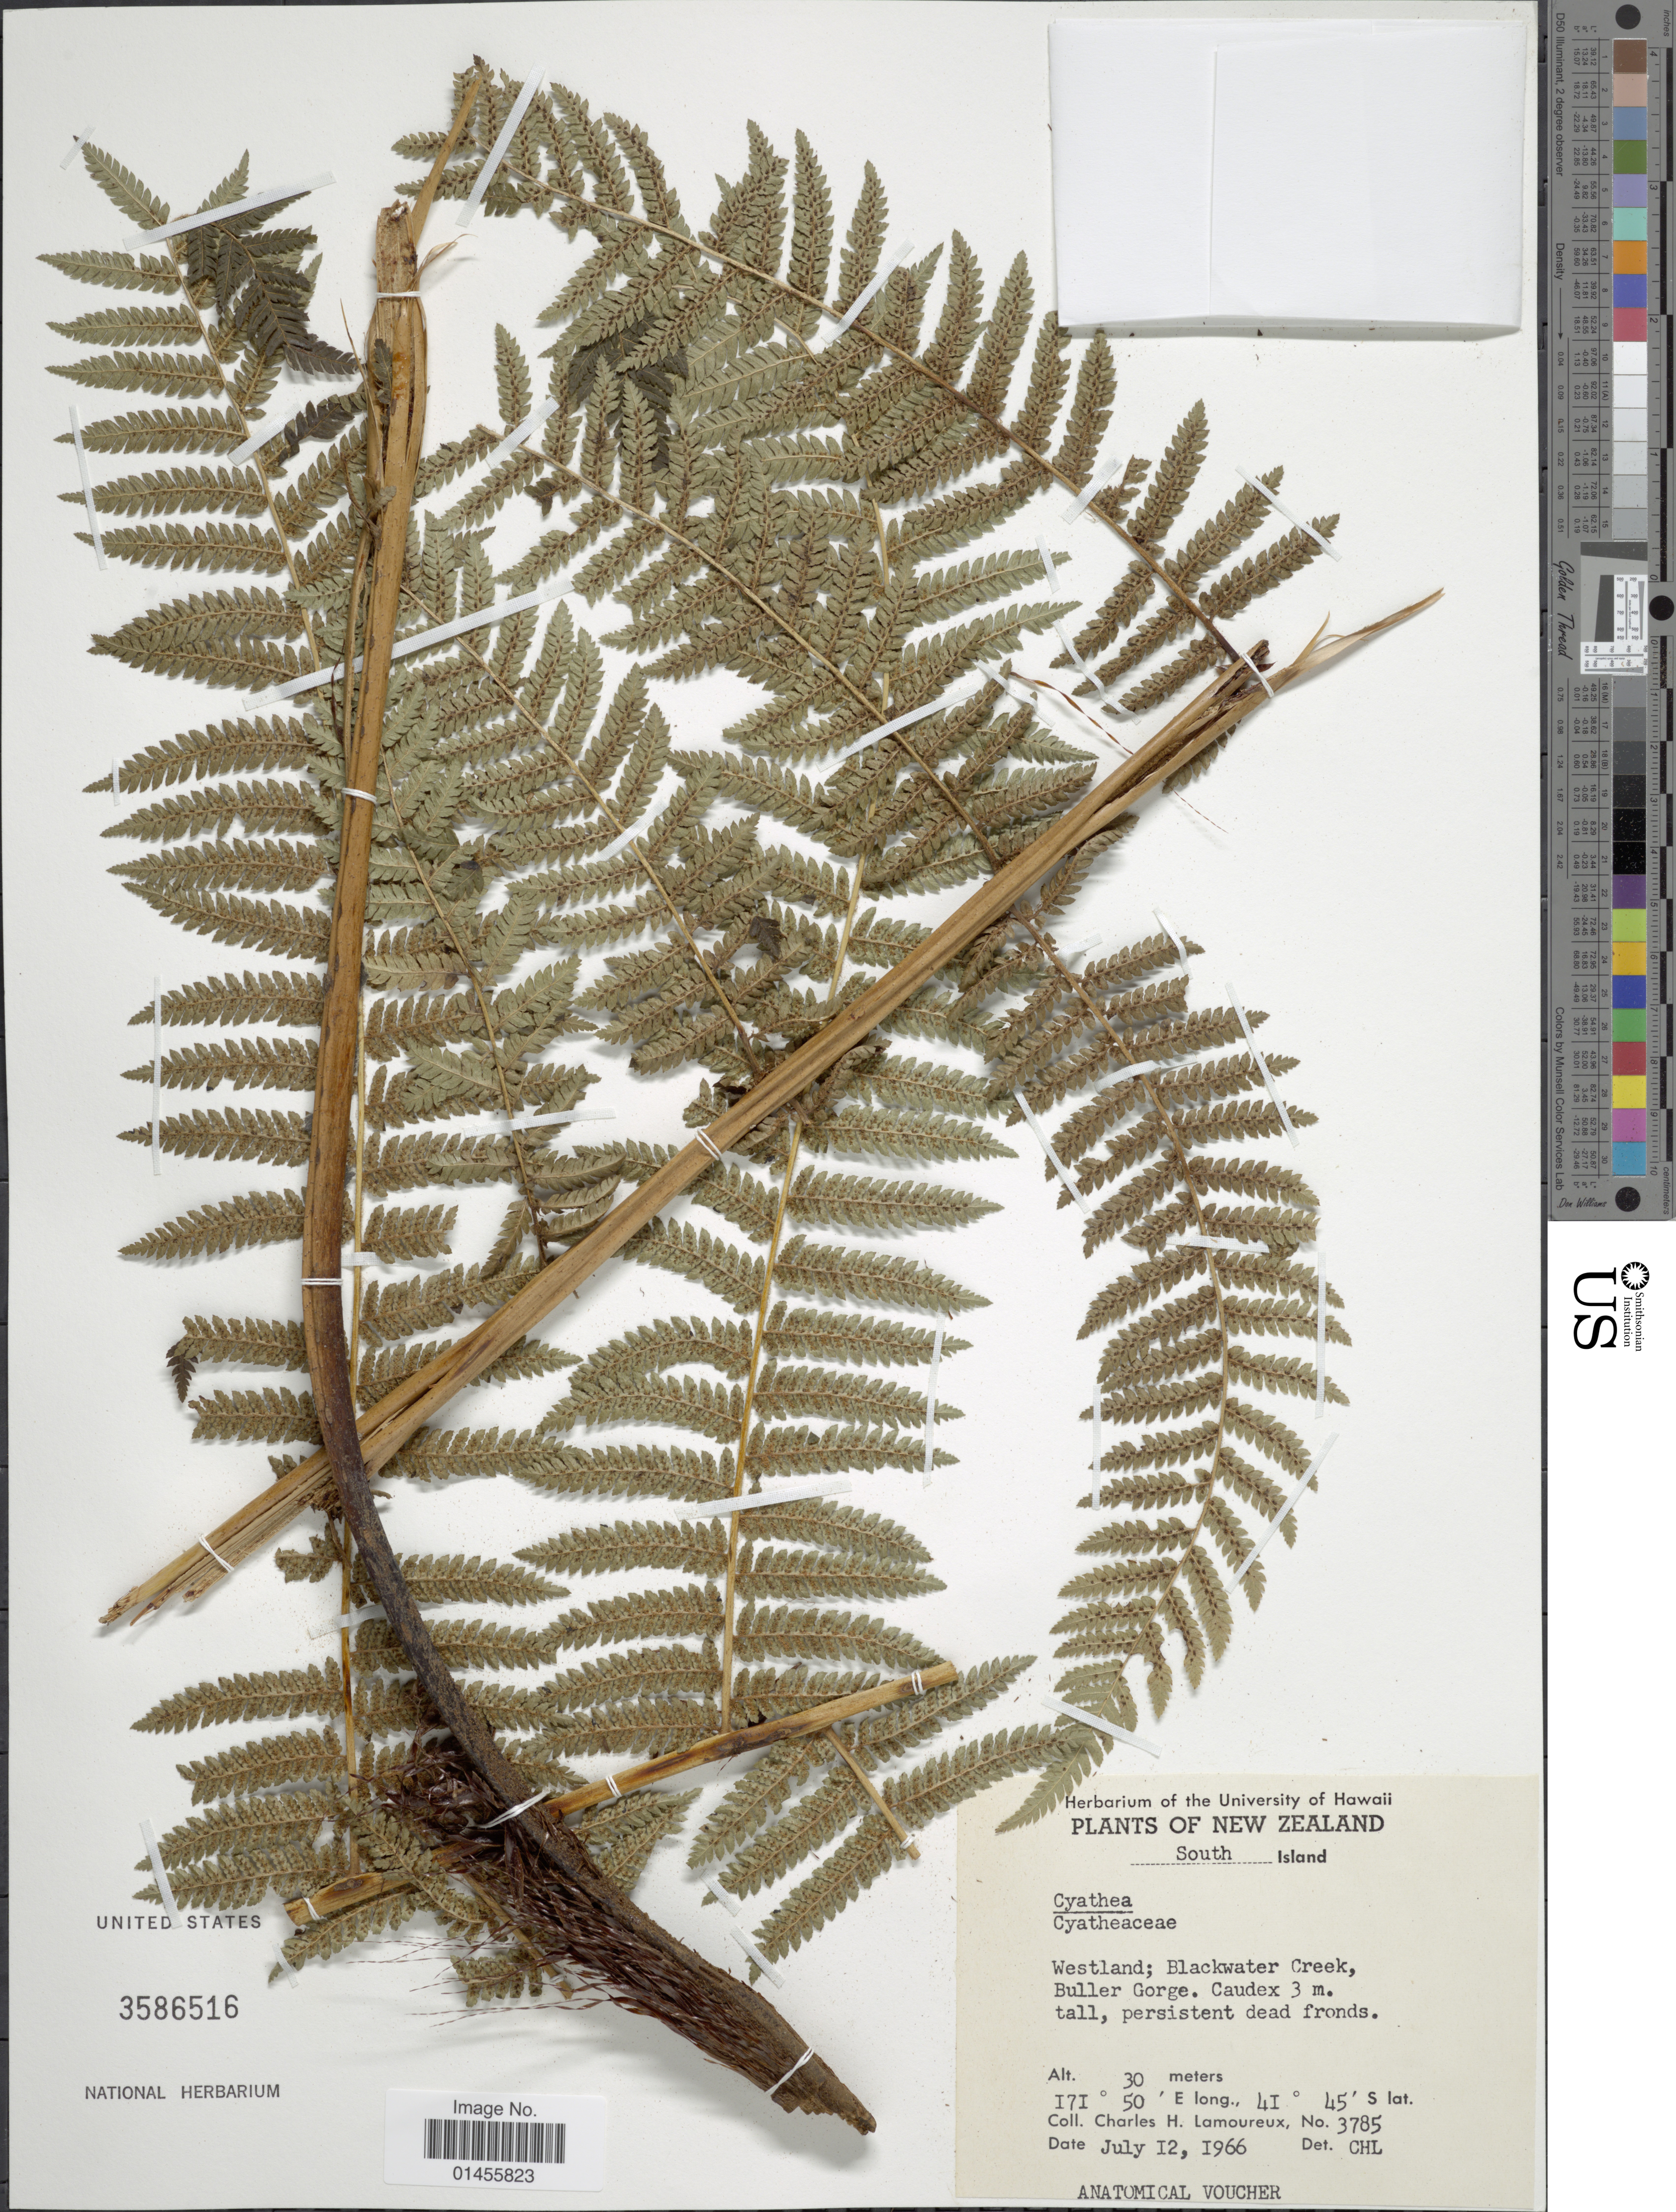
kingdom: Plantae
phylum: Tracheophyta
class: Polypodiopsida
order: Cyatheales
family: Cyatheaceae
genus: Alsophila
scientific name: Alsophila sp.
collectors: C. H. Lamoureux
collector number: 3785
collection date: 1966-07-12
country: New Zealand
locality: South Island. Westland; Blackwater Creek, Buller Gorge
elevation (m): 30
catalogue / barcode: US 3586516